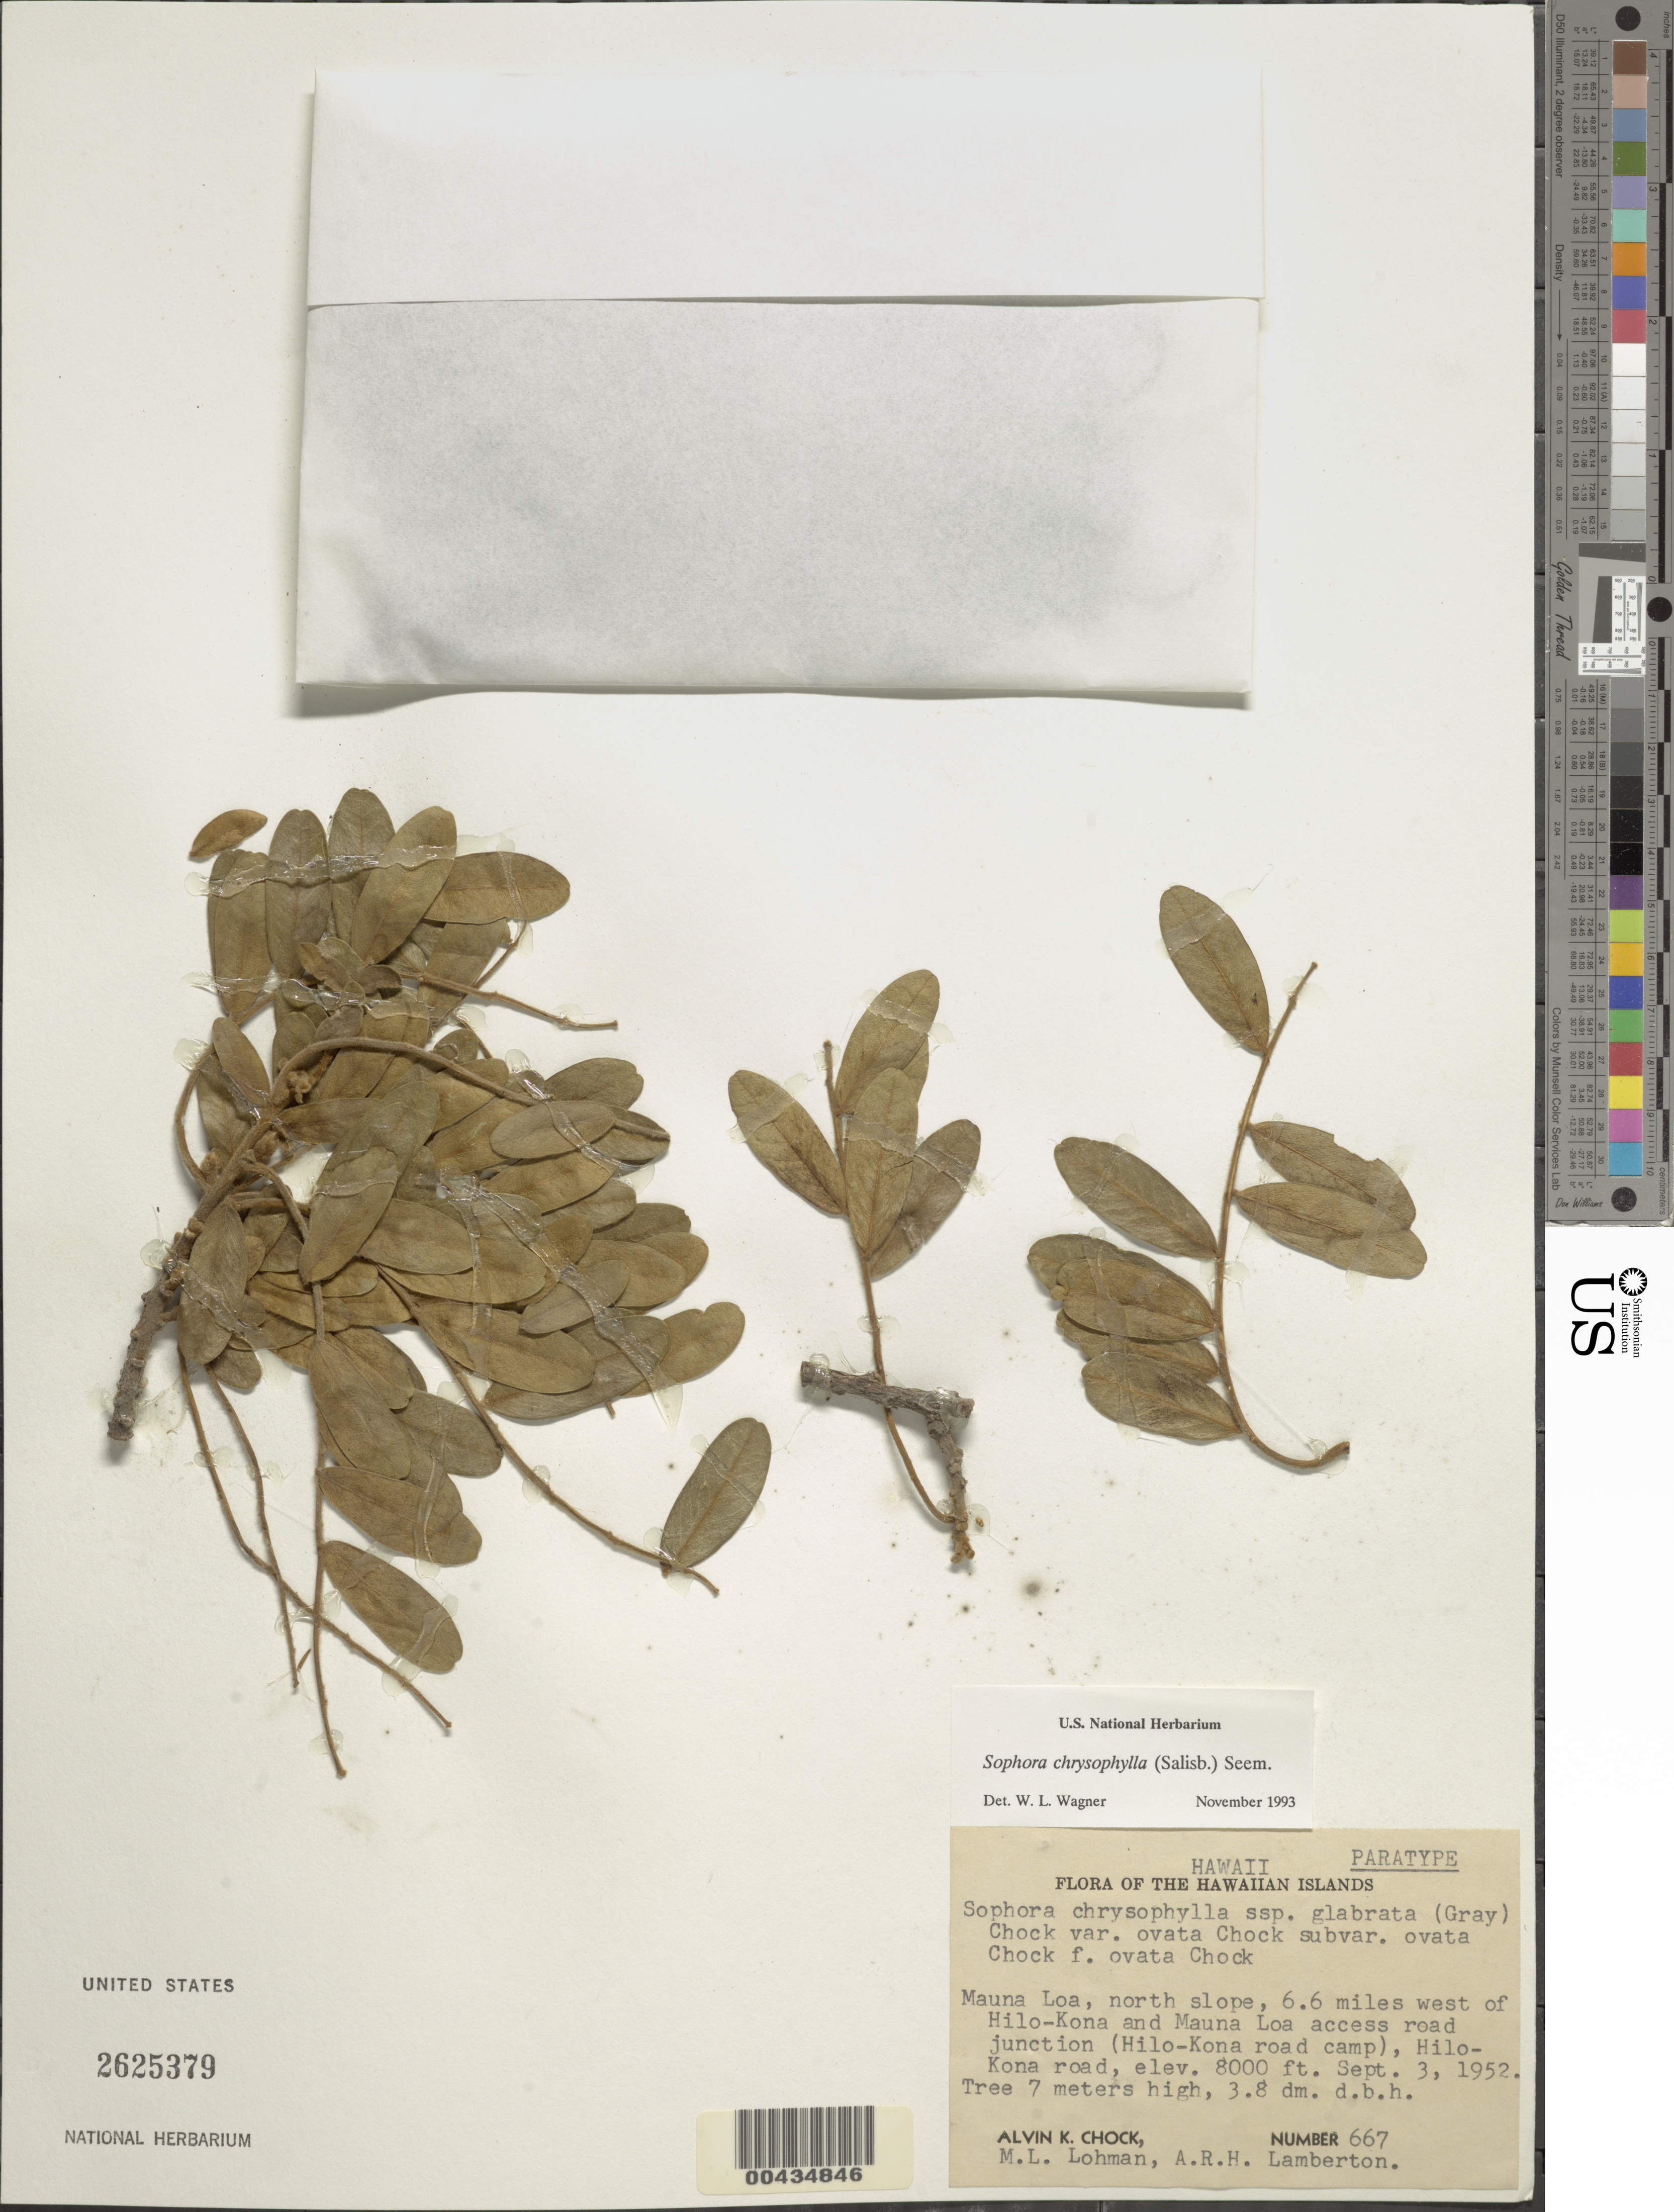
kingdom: Plantae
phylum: Tracheophyta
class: Magnoliopsida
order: Fabales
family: Fabaceae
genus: Sophora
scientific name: Sophora chrysophylla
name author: (Salisb.) Seem.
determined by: Wagner, W. L., (BOT), Smithsonian Institution - National Museum of Natural History (UNITED STATES)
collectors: A. Chock, M. Lohman & A. Lamberton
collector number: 667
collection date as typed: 3 Sep 1952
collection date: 1952-09-03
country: United States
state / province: Hawaii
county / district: Hawaii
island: Hawaii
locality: Mauna Loa, north slope. 6.6 miles west of Hilo-Kona & Mauna Loa access road junction (Hilo-Kona road camp), Hilo-Kona road.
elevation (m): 2438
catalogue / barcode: US 2625379